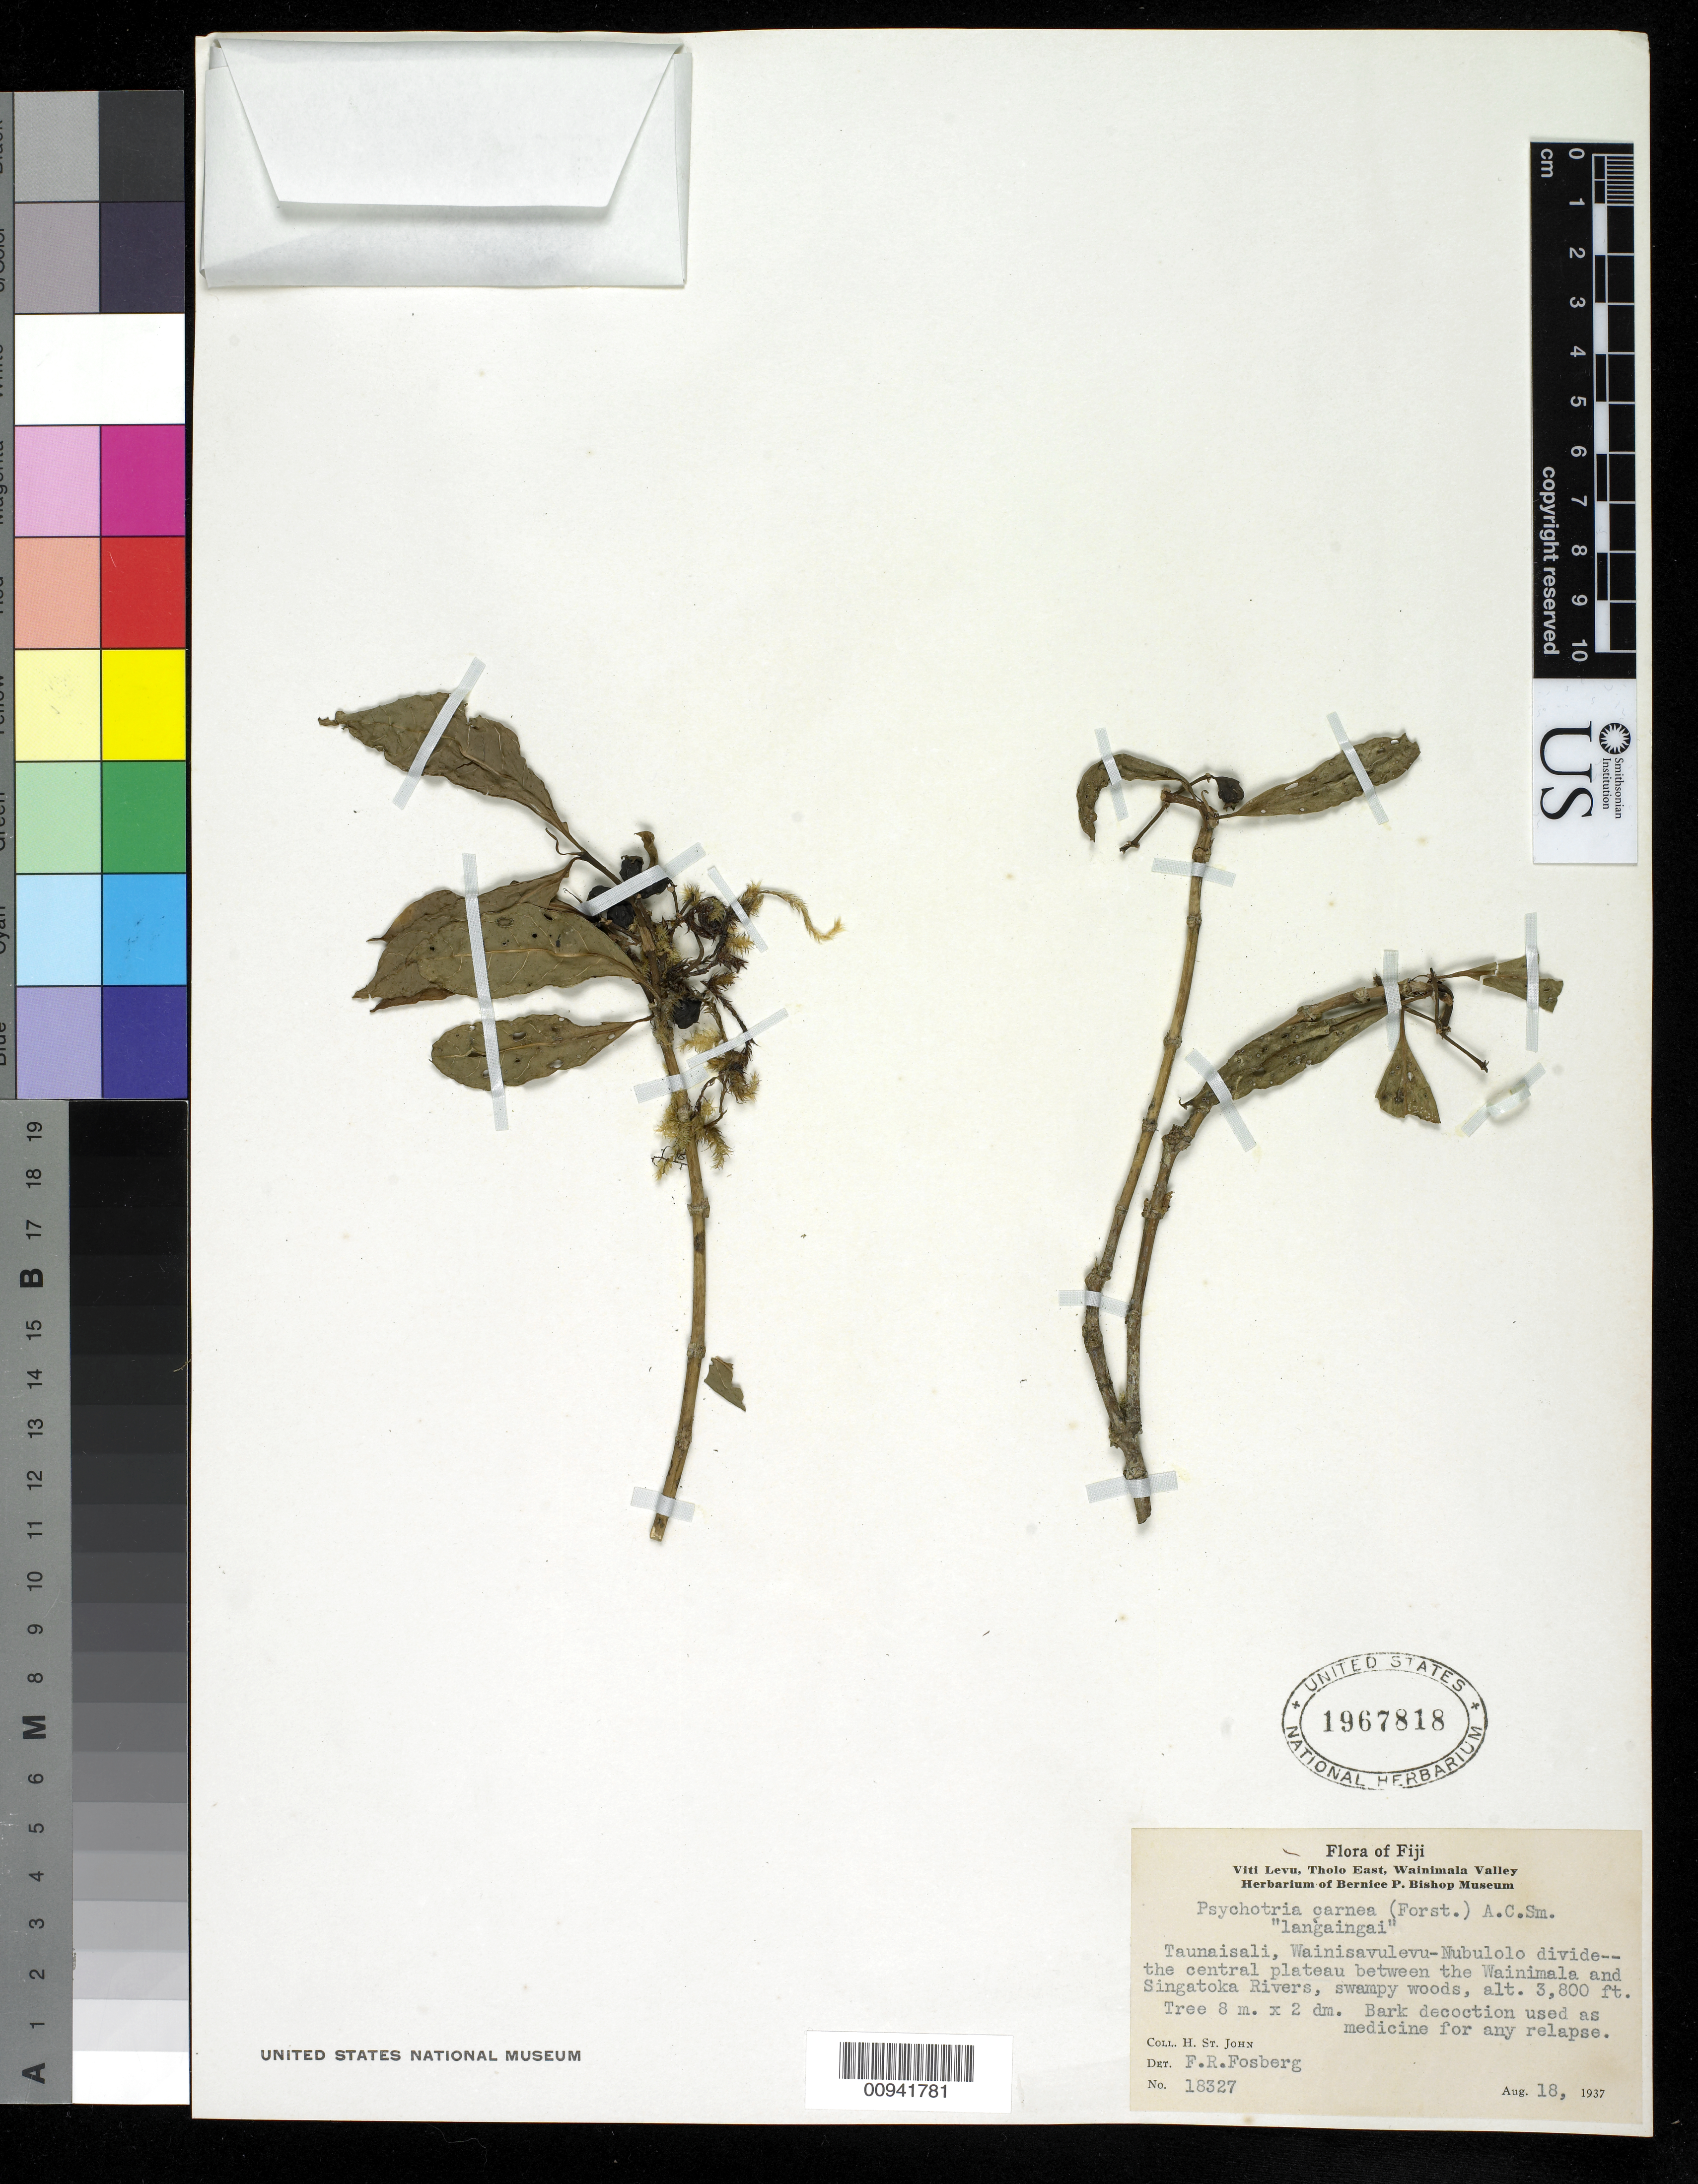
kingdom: Plantae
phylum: Tracheophyta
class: Magnoliopsida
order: Gentianales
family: Rubiaceae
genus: Psychotria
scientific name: Psychotria carnea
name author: (Forst.) A.C. Sm.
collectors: H. St. John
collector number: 18327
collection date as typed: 18 Aug 1937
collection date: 1937-08-18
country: Fiji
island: Viti Levu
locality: Viti Levu, Tholo East, Wainimala Valley; Taunaisali, Wainisavulevu-Nubulolo divide the central plateau between the Wainimala and Singatoka Rivers.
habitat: swampy woods.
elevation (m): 1158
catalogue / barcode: US 1967818